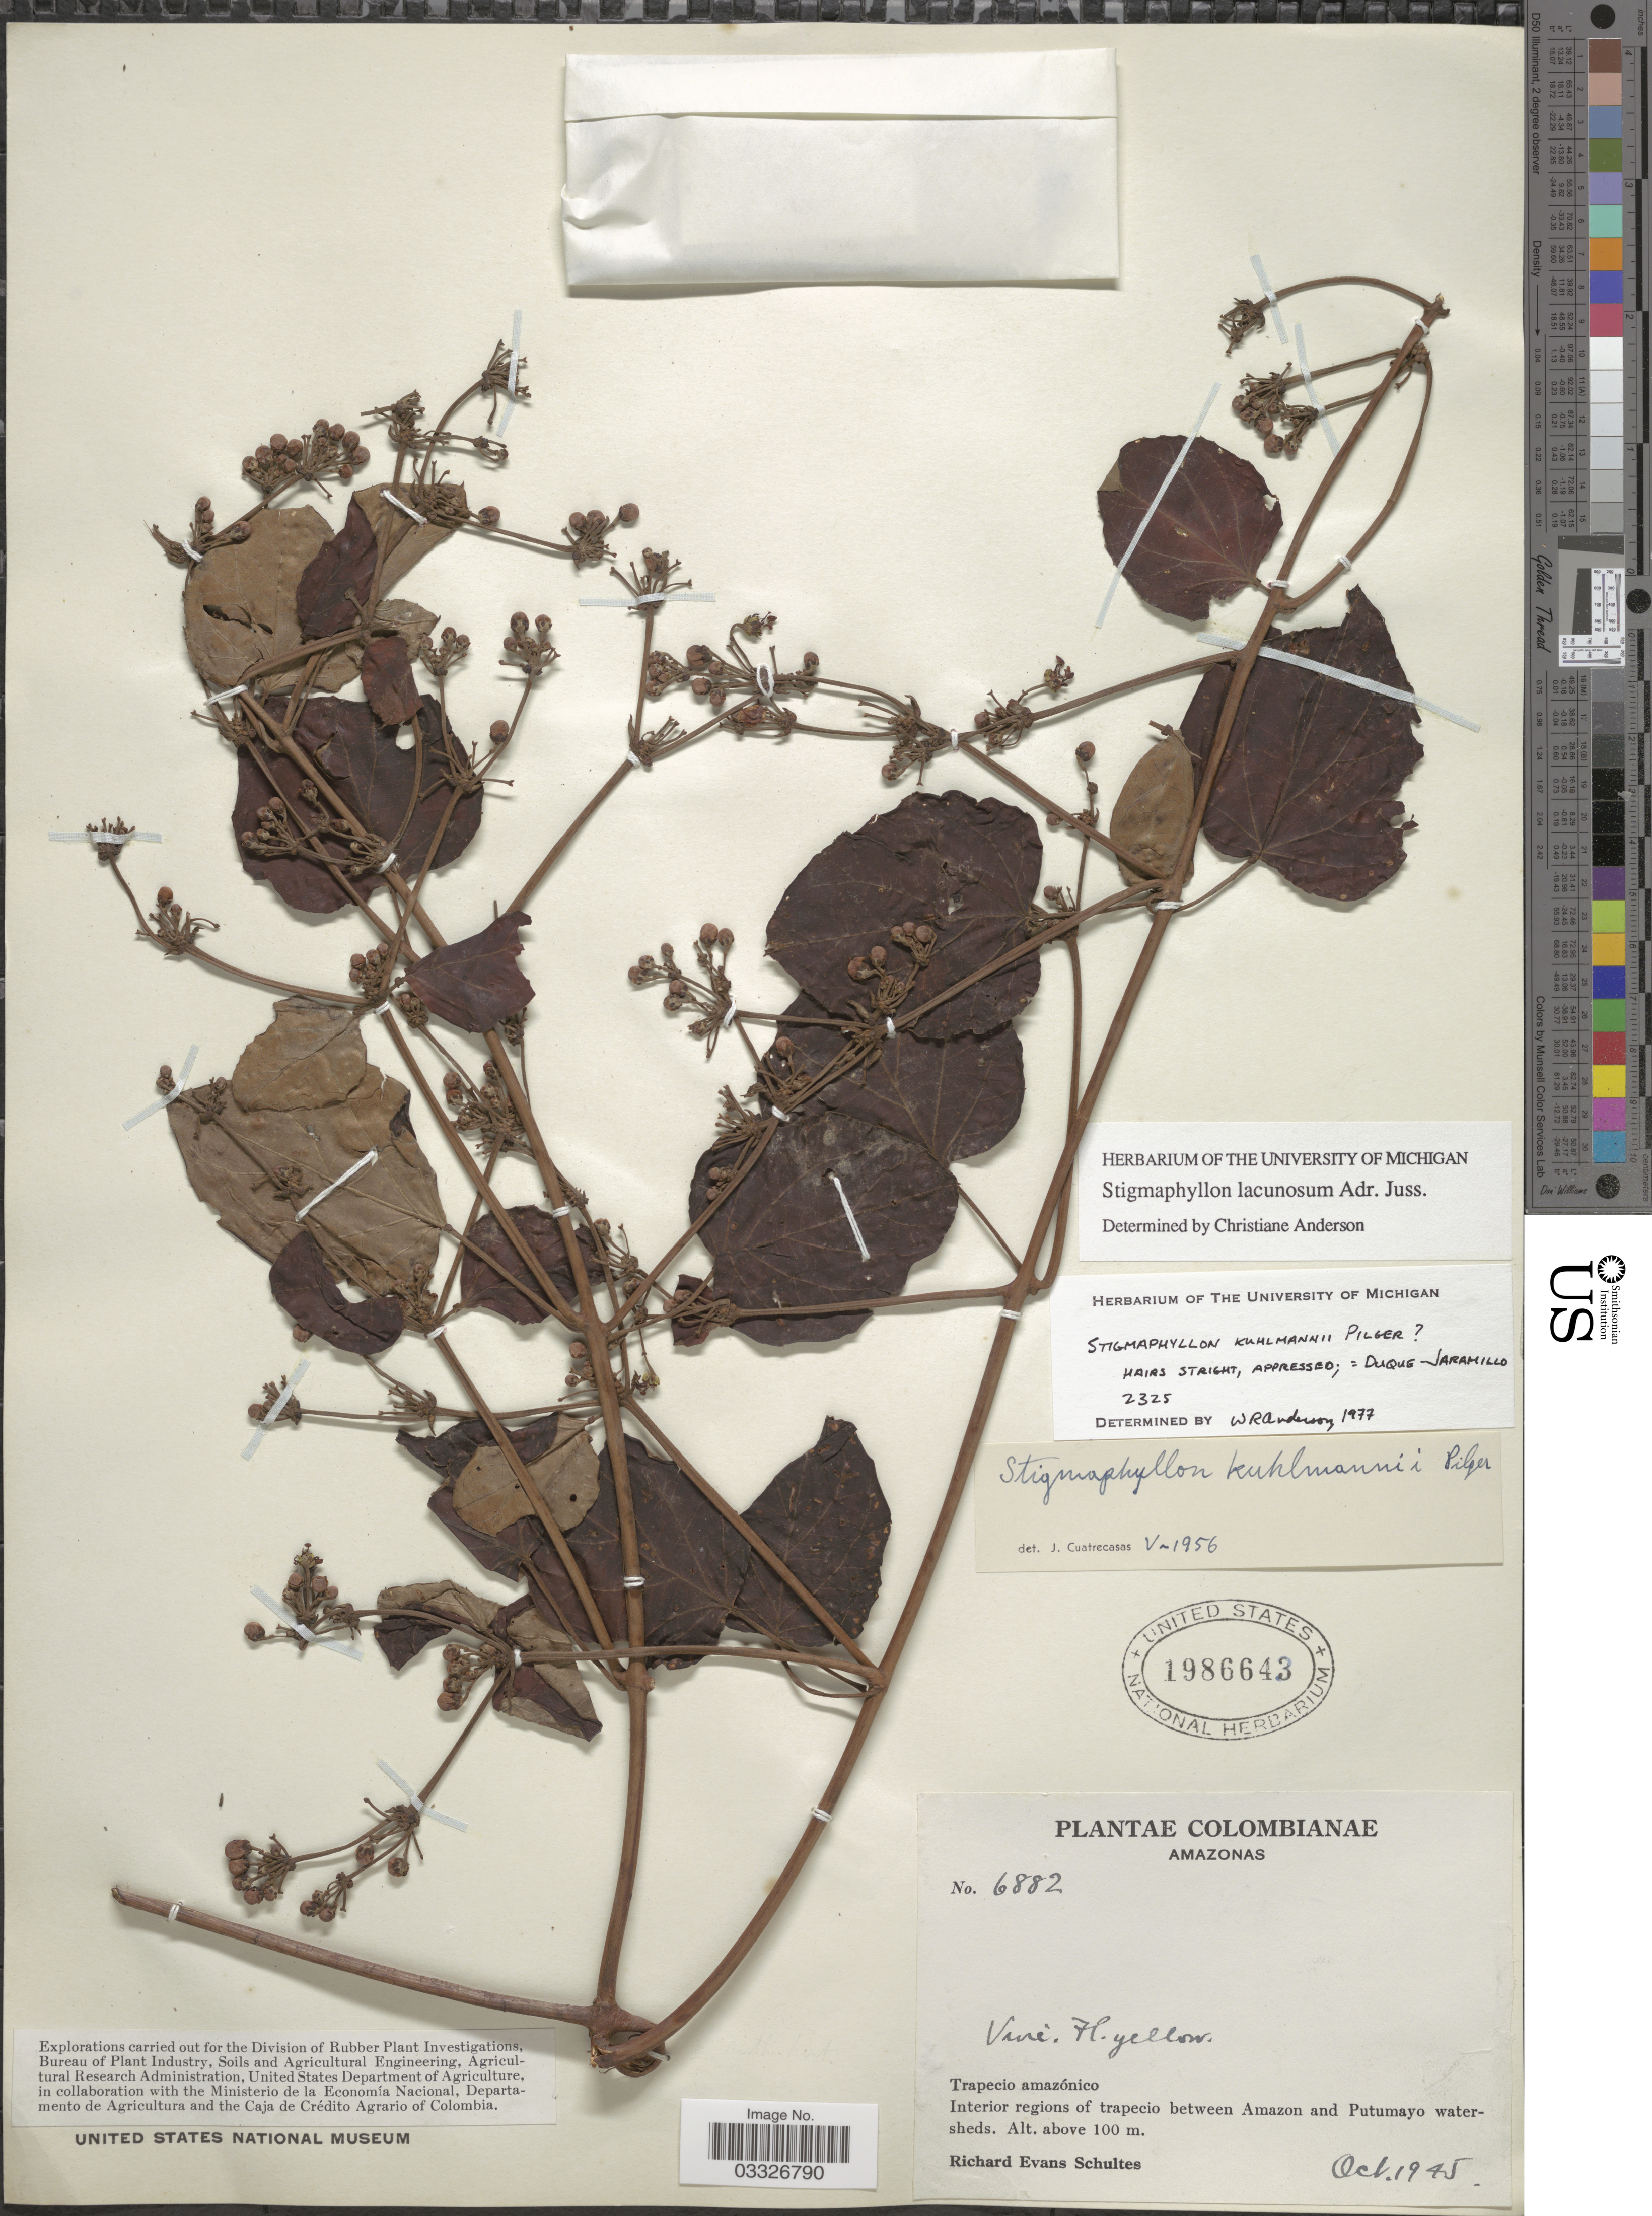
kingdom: Plantae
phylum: Tracheophyta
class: Magnoliopsida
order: Malpighiales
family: Malpighiaceae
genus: Stigmaphyllon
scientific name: Stigmaphyllon lacunosum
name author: A. Juss.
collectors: R. E. Schultes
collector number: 6882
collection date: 1945-10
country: Colombia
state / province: Amazônas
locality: Trapecio amazónico. Interior regions of trapecio between Amazon and Putumayo watersheds.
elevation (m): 100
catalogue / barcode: US 1986643